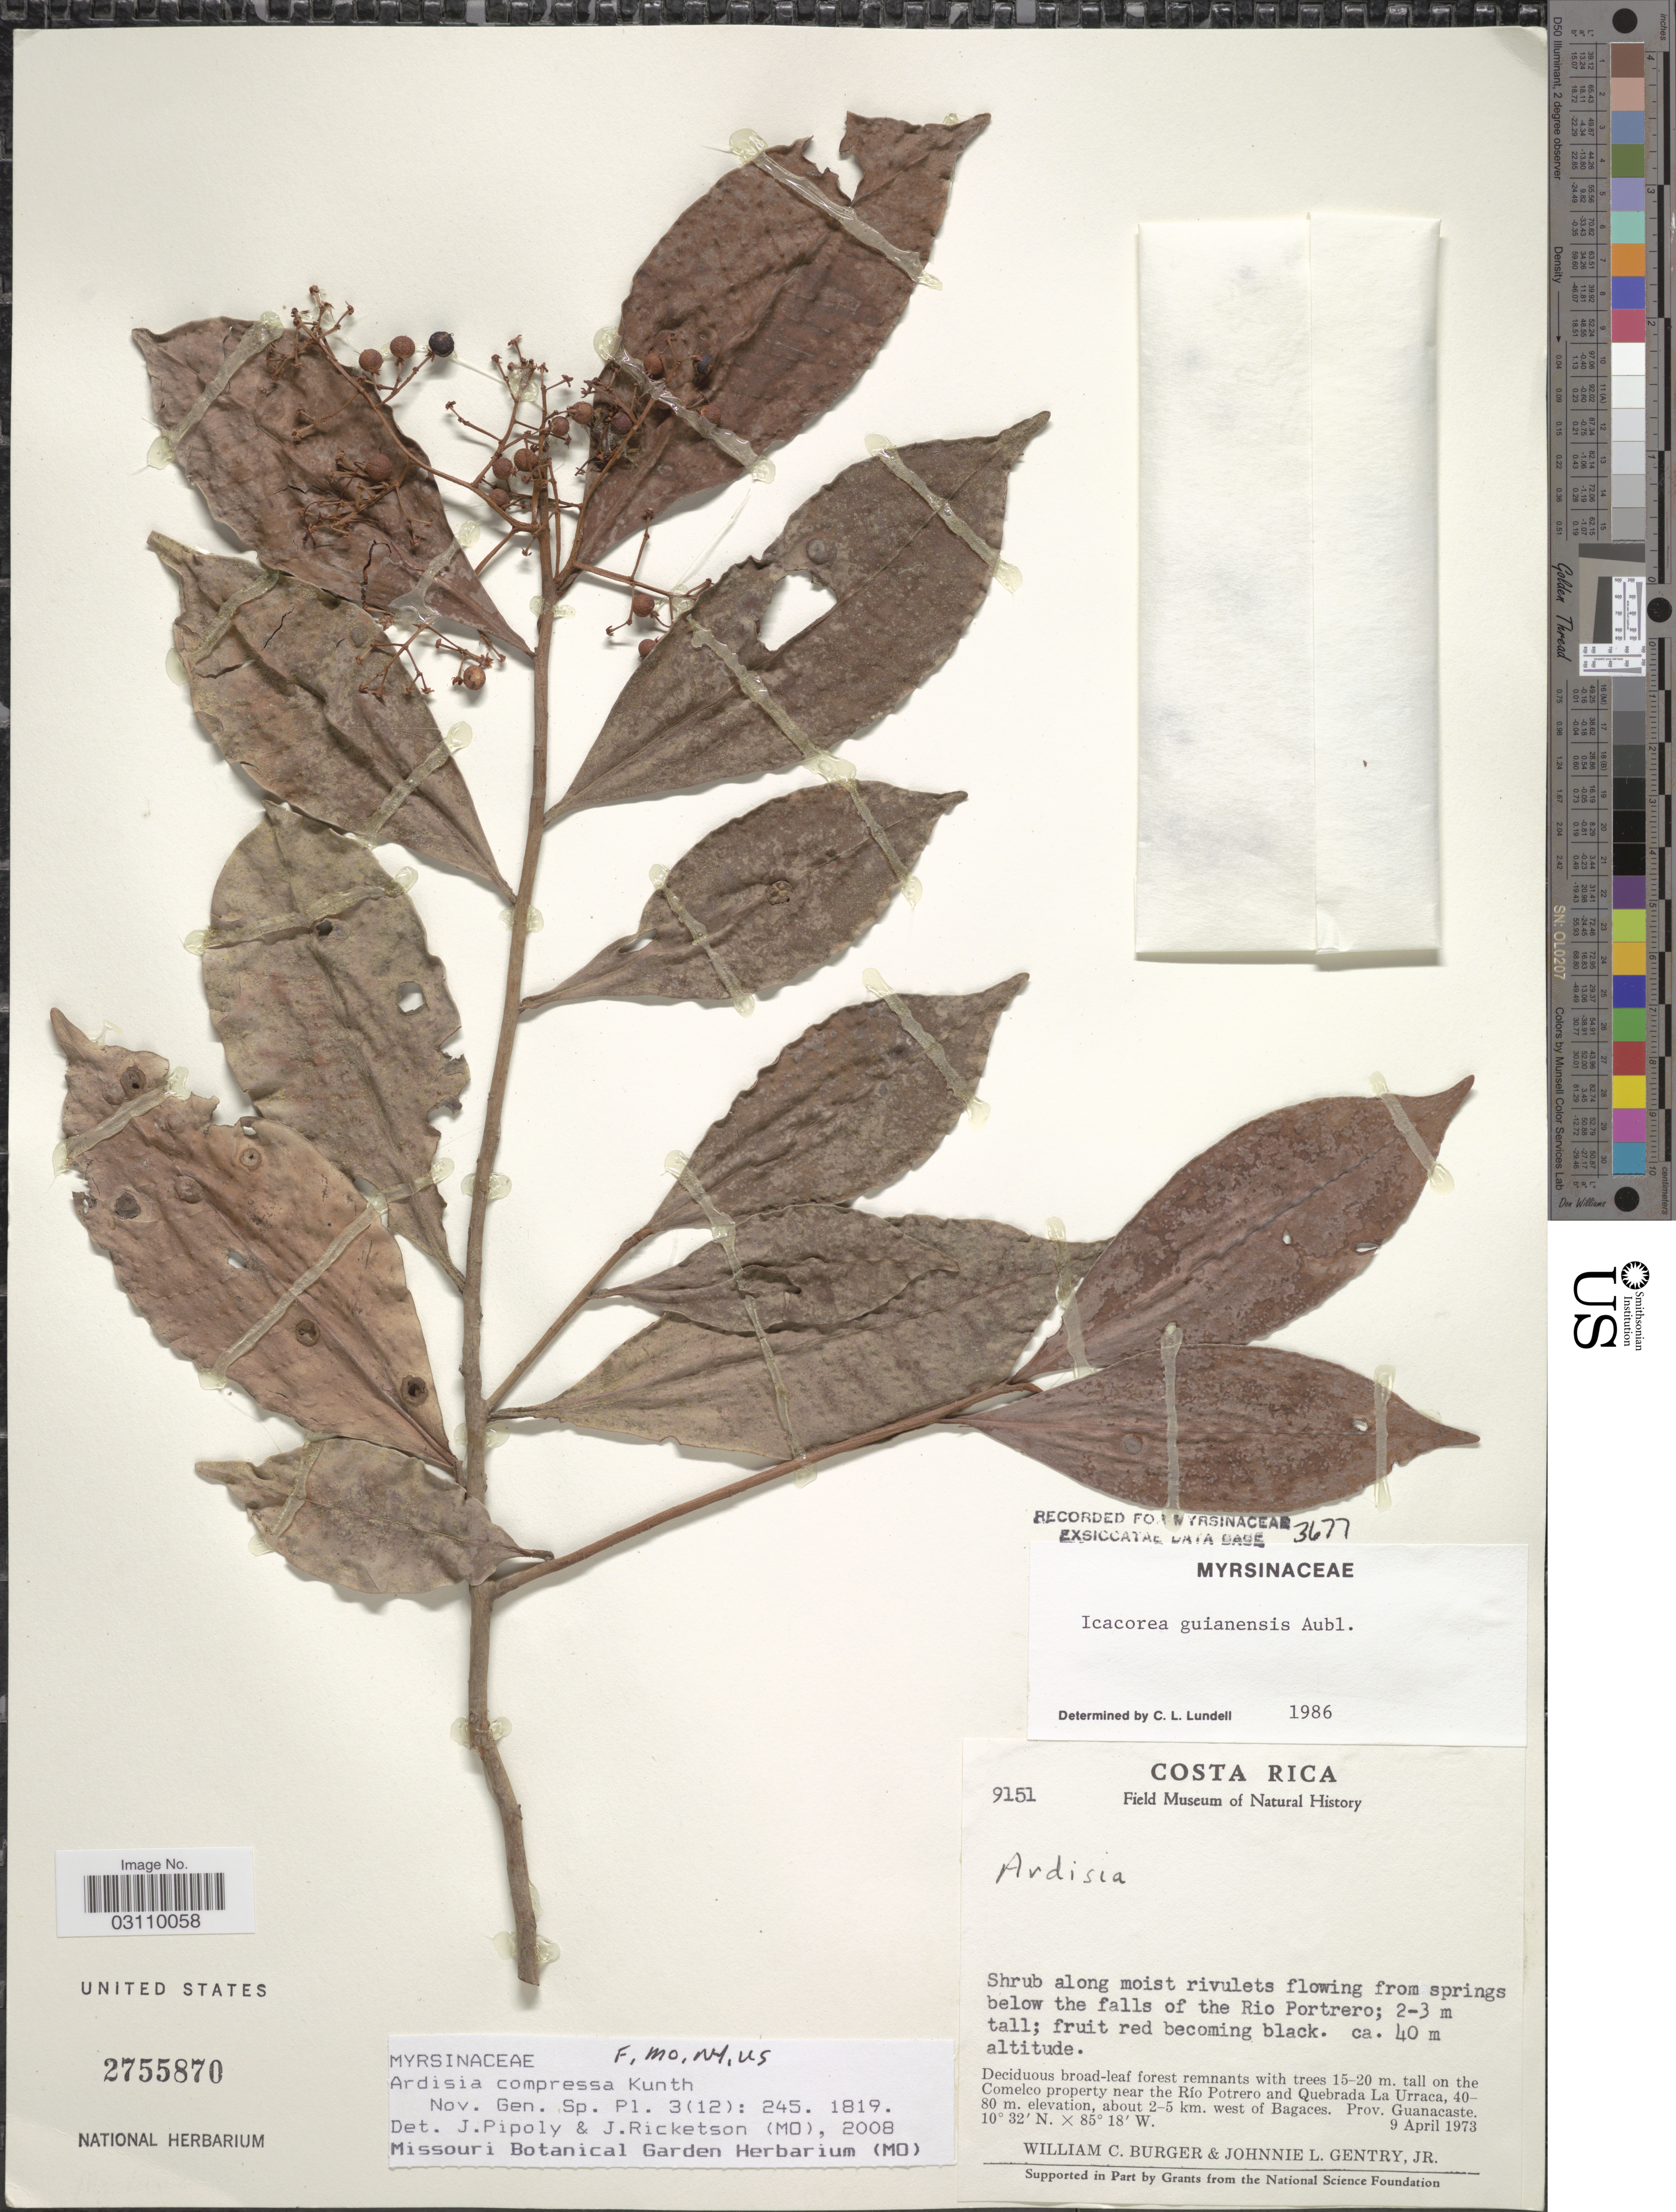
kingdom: Plantae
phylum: Tracheophyta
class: Magnoliopsida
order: Ericales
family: Primulaceae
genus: Ardisia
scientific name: Ardisia compressa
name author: Kunth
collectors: W. Burger & J. L. Gentry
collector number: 9151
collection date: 1973-04-09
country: Costa Rica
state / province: Guanacaste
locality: Tall on the Comelco property near the Río Potrero and Quebrada La Urraca. About 2-5 km. west of Bagaces.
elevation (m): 40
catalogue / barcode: US 2755870